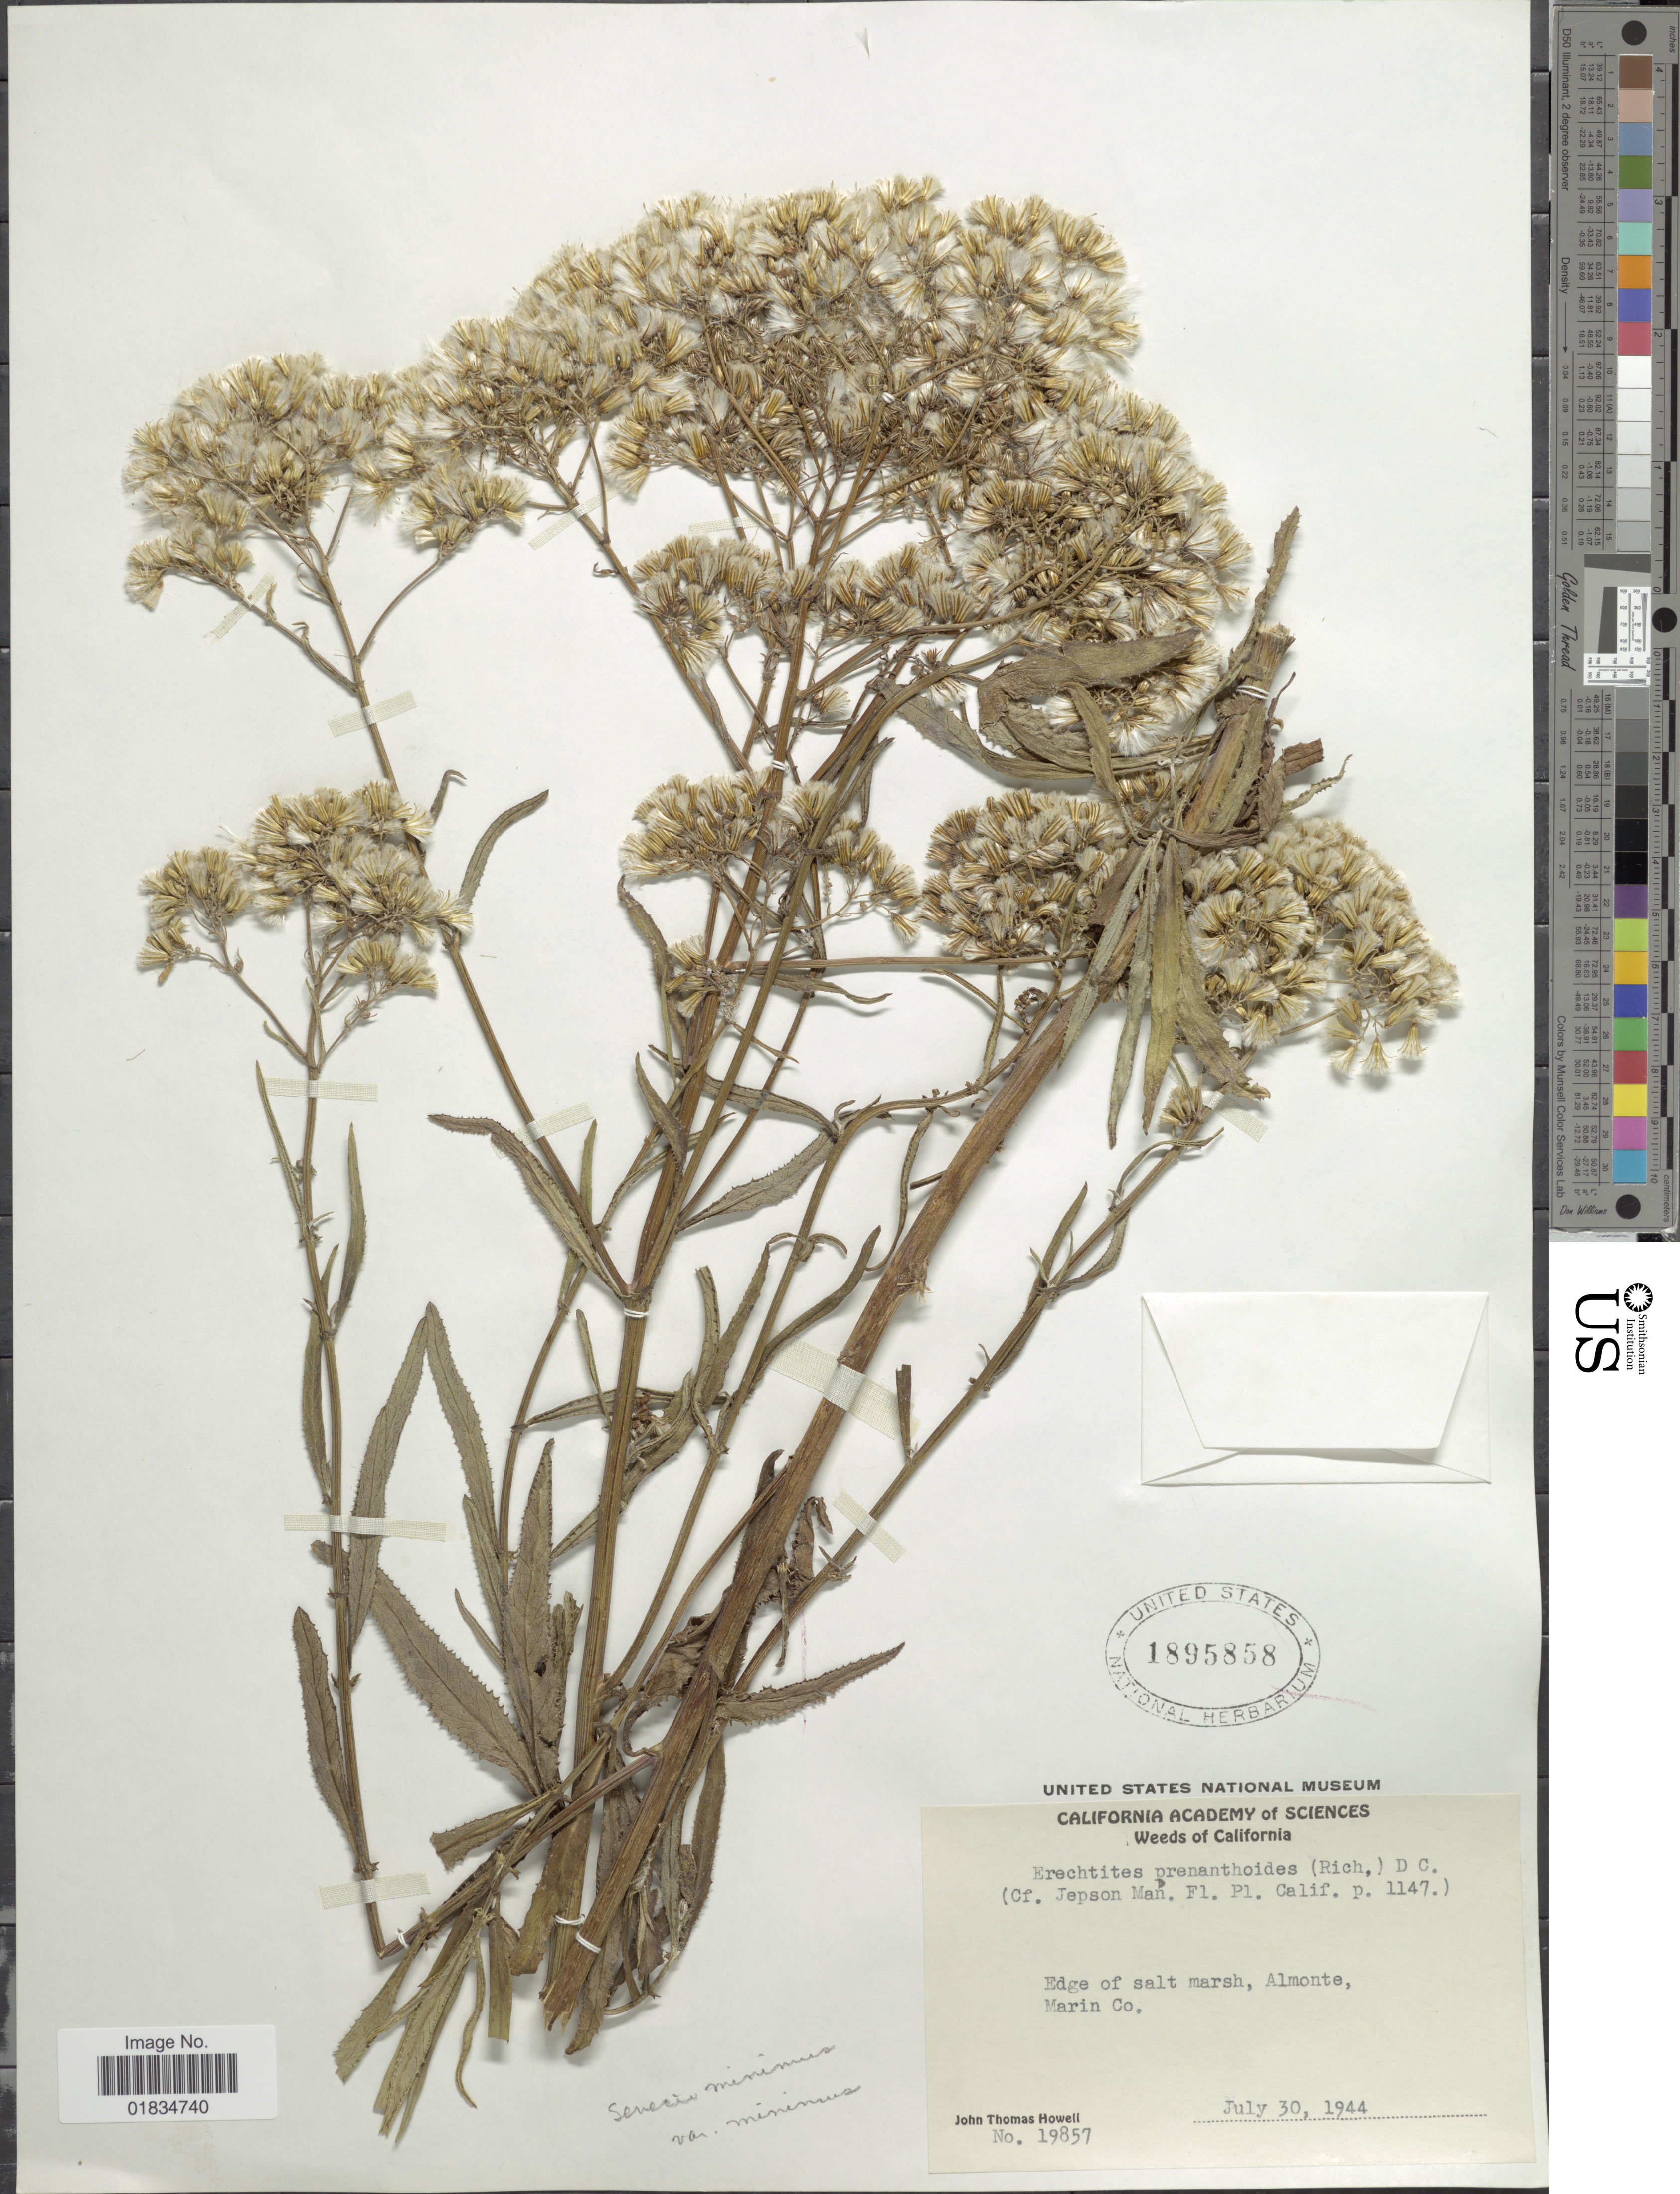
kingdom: Plantae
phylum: Tracheophyta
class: Magnoliopsida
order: Asterales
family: Asteraceae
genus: Erechtites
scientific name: Erechtites minimus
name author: (Poir.) DC.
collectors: J. T. Howell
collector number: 19857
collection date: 1944-07-30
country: United States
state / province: California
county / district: Marin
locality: Almonte, Marin Co.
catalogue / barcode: US 1895858